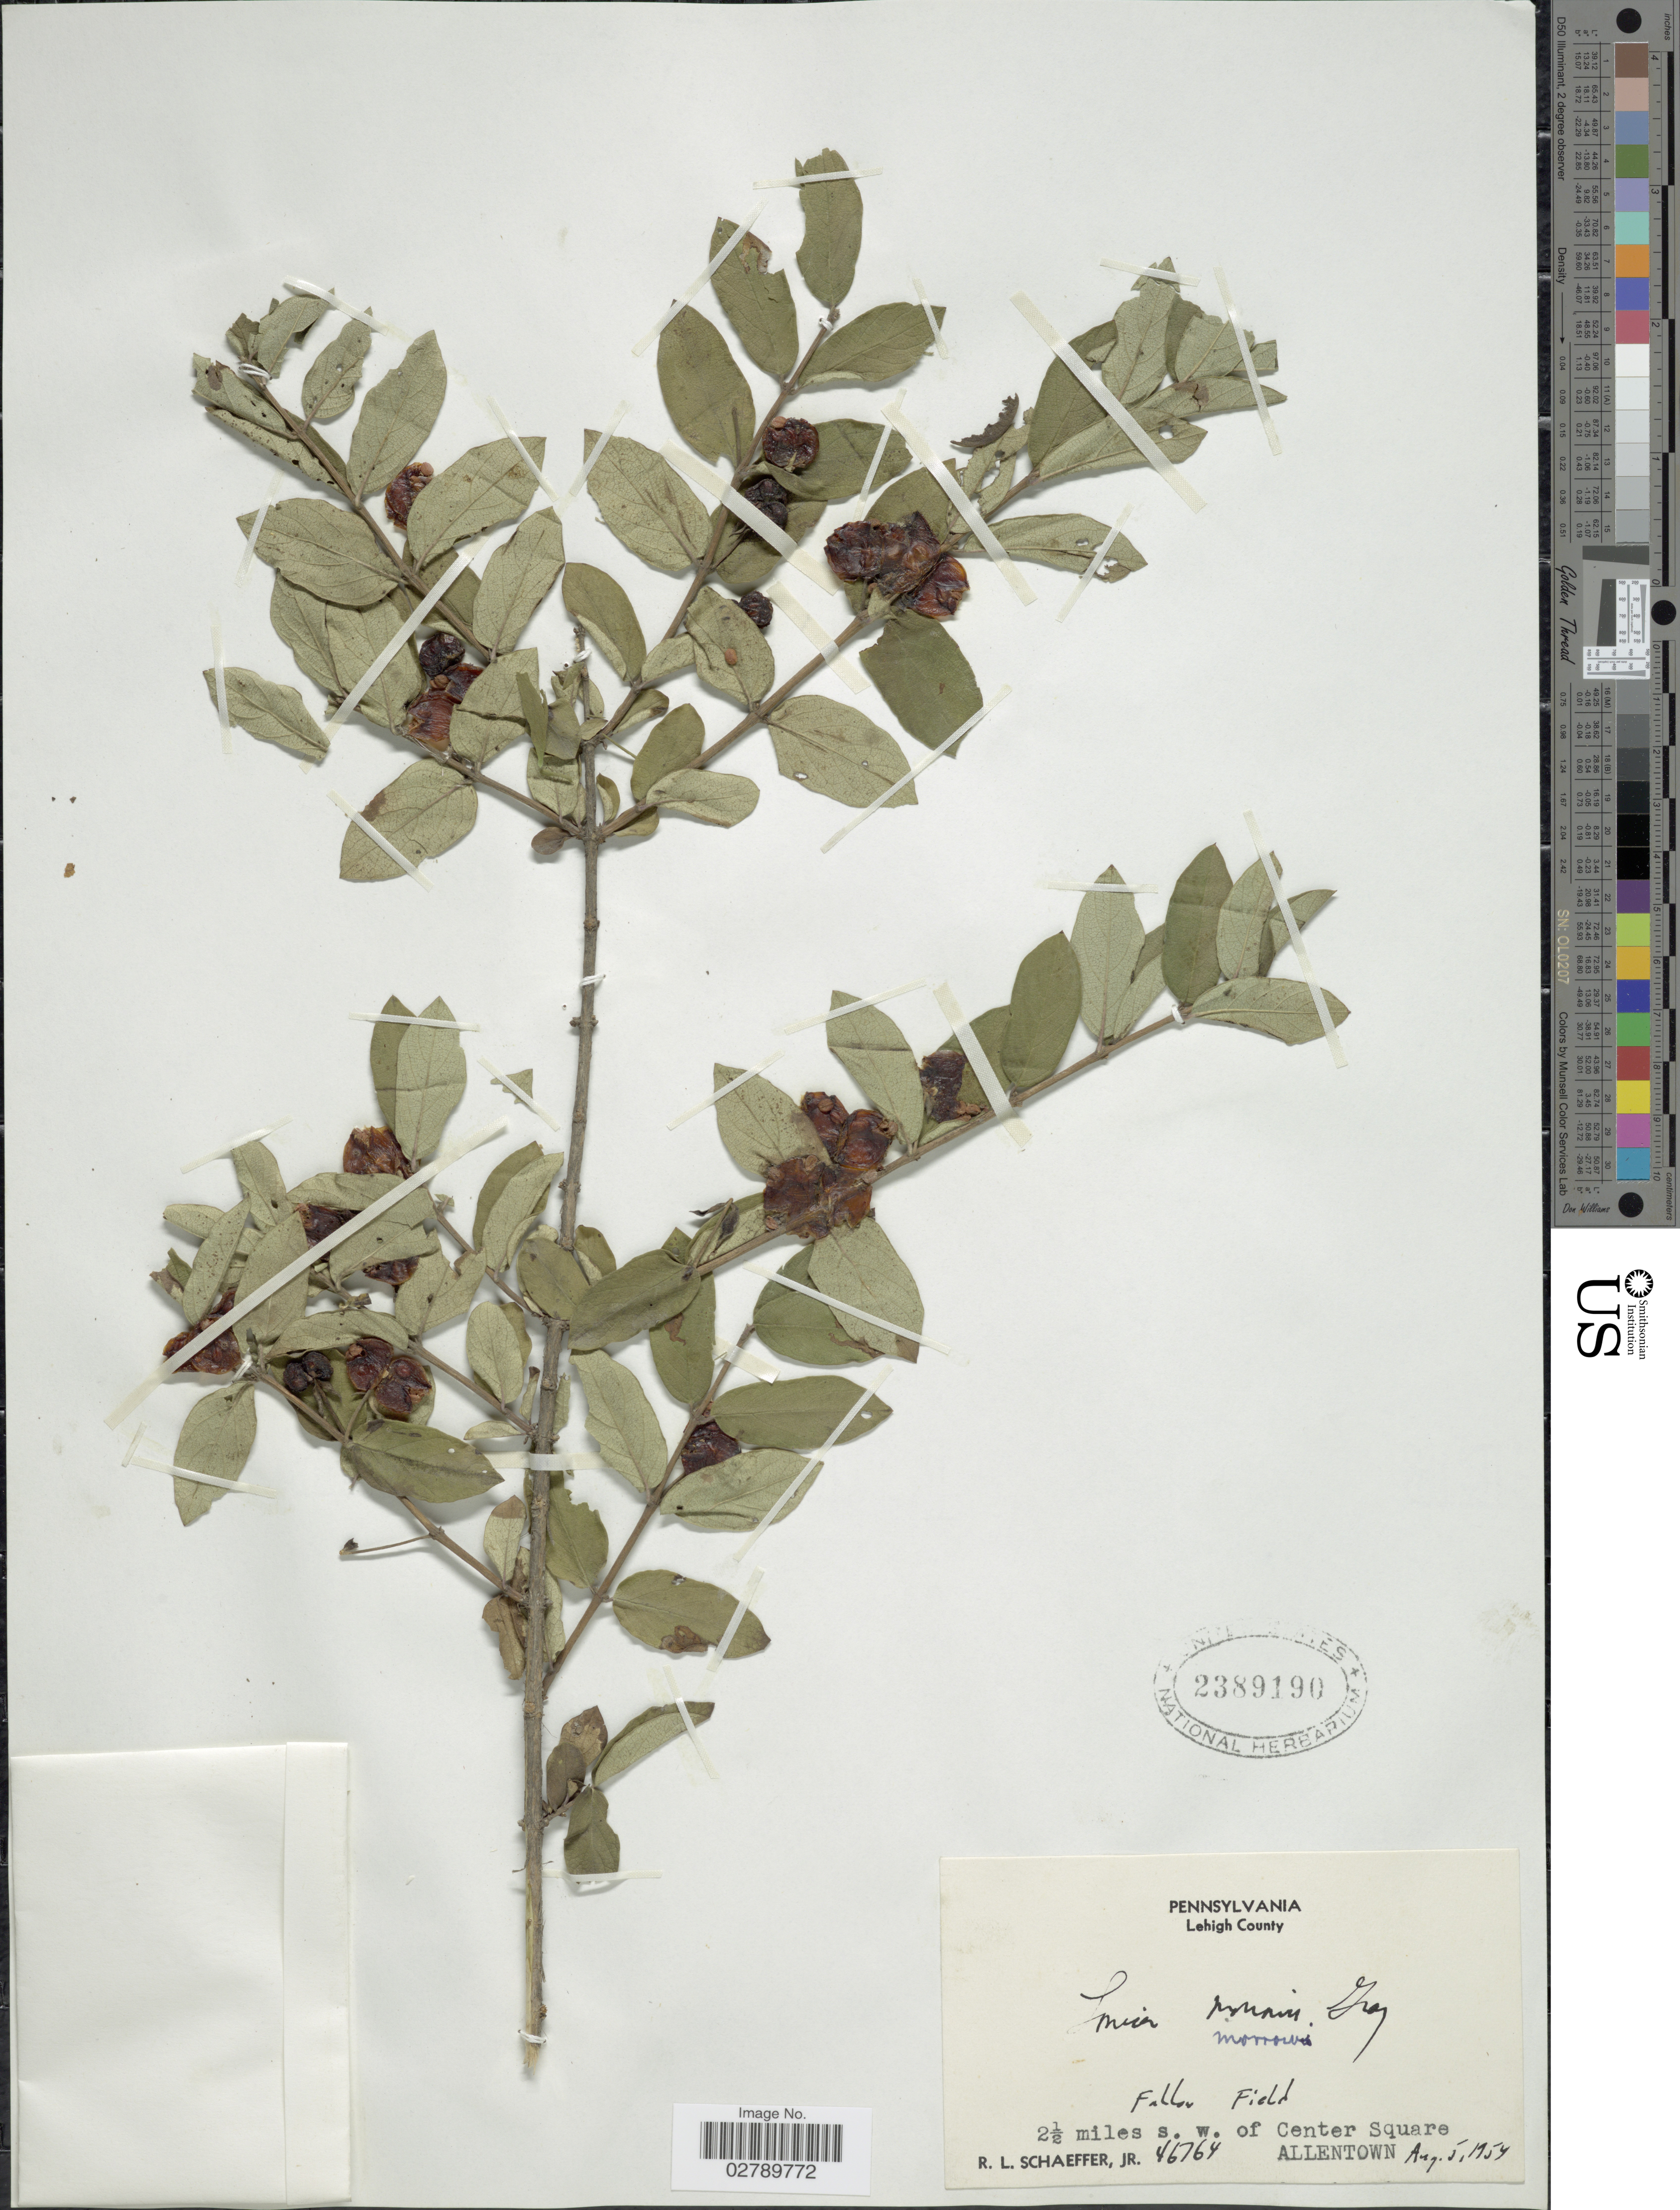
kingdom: Plantae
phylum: Tracheophyta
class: Magnoliopsida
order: Dipsacales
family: Caprifoliaceae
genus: Lonicera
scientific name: Lonicera morrowii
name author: A. Gray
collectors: R. L. Schaeffer Jr.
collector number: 46764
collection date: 1954-08-05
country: United States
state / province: Pennsylvania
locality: Lehigh County. 2½ miles s. w. of Center Square.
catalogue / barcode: US 2389190